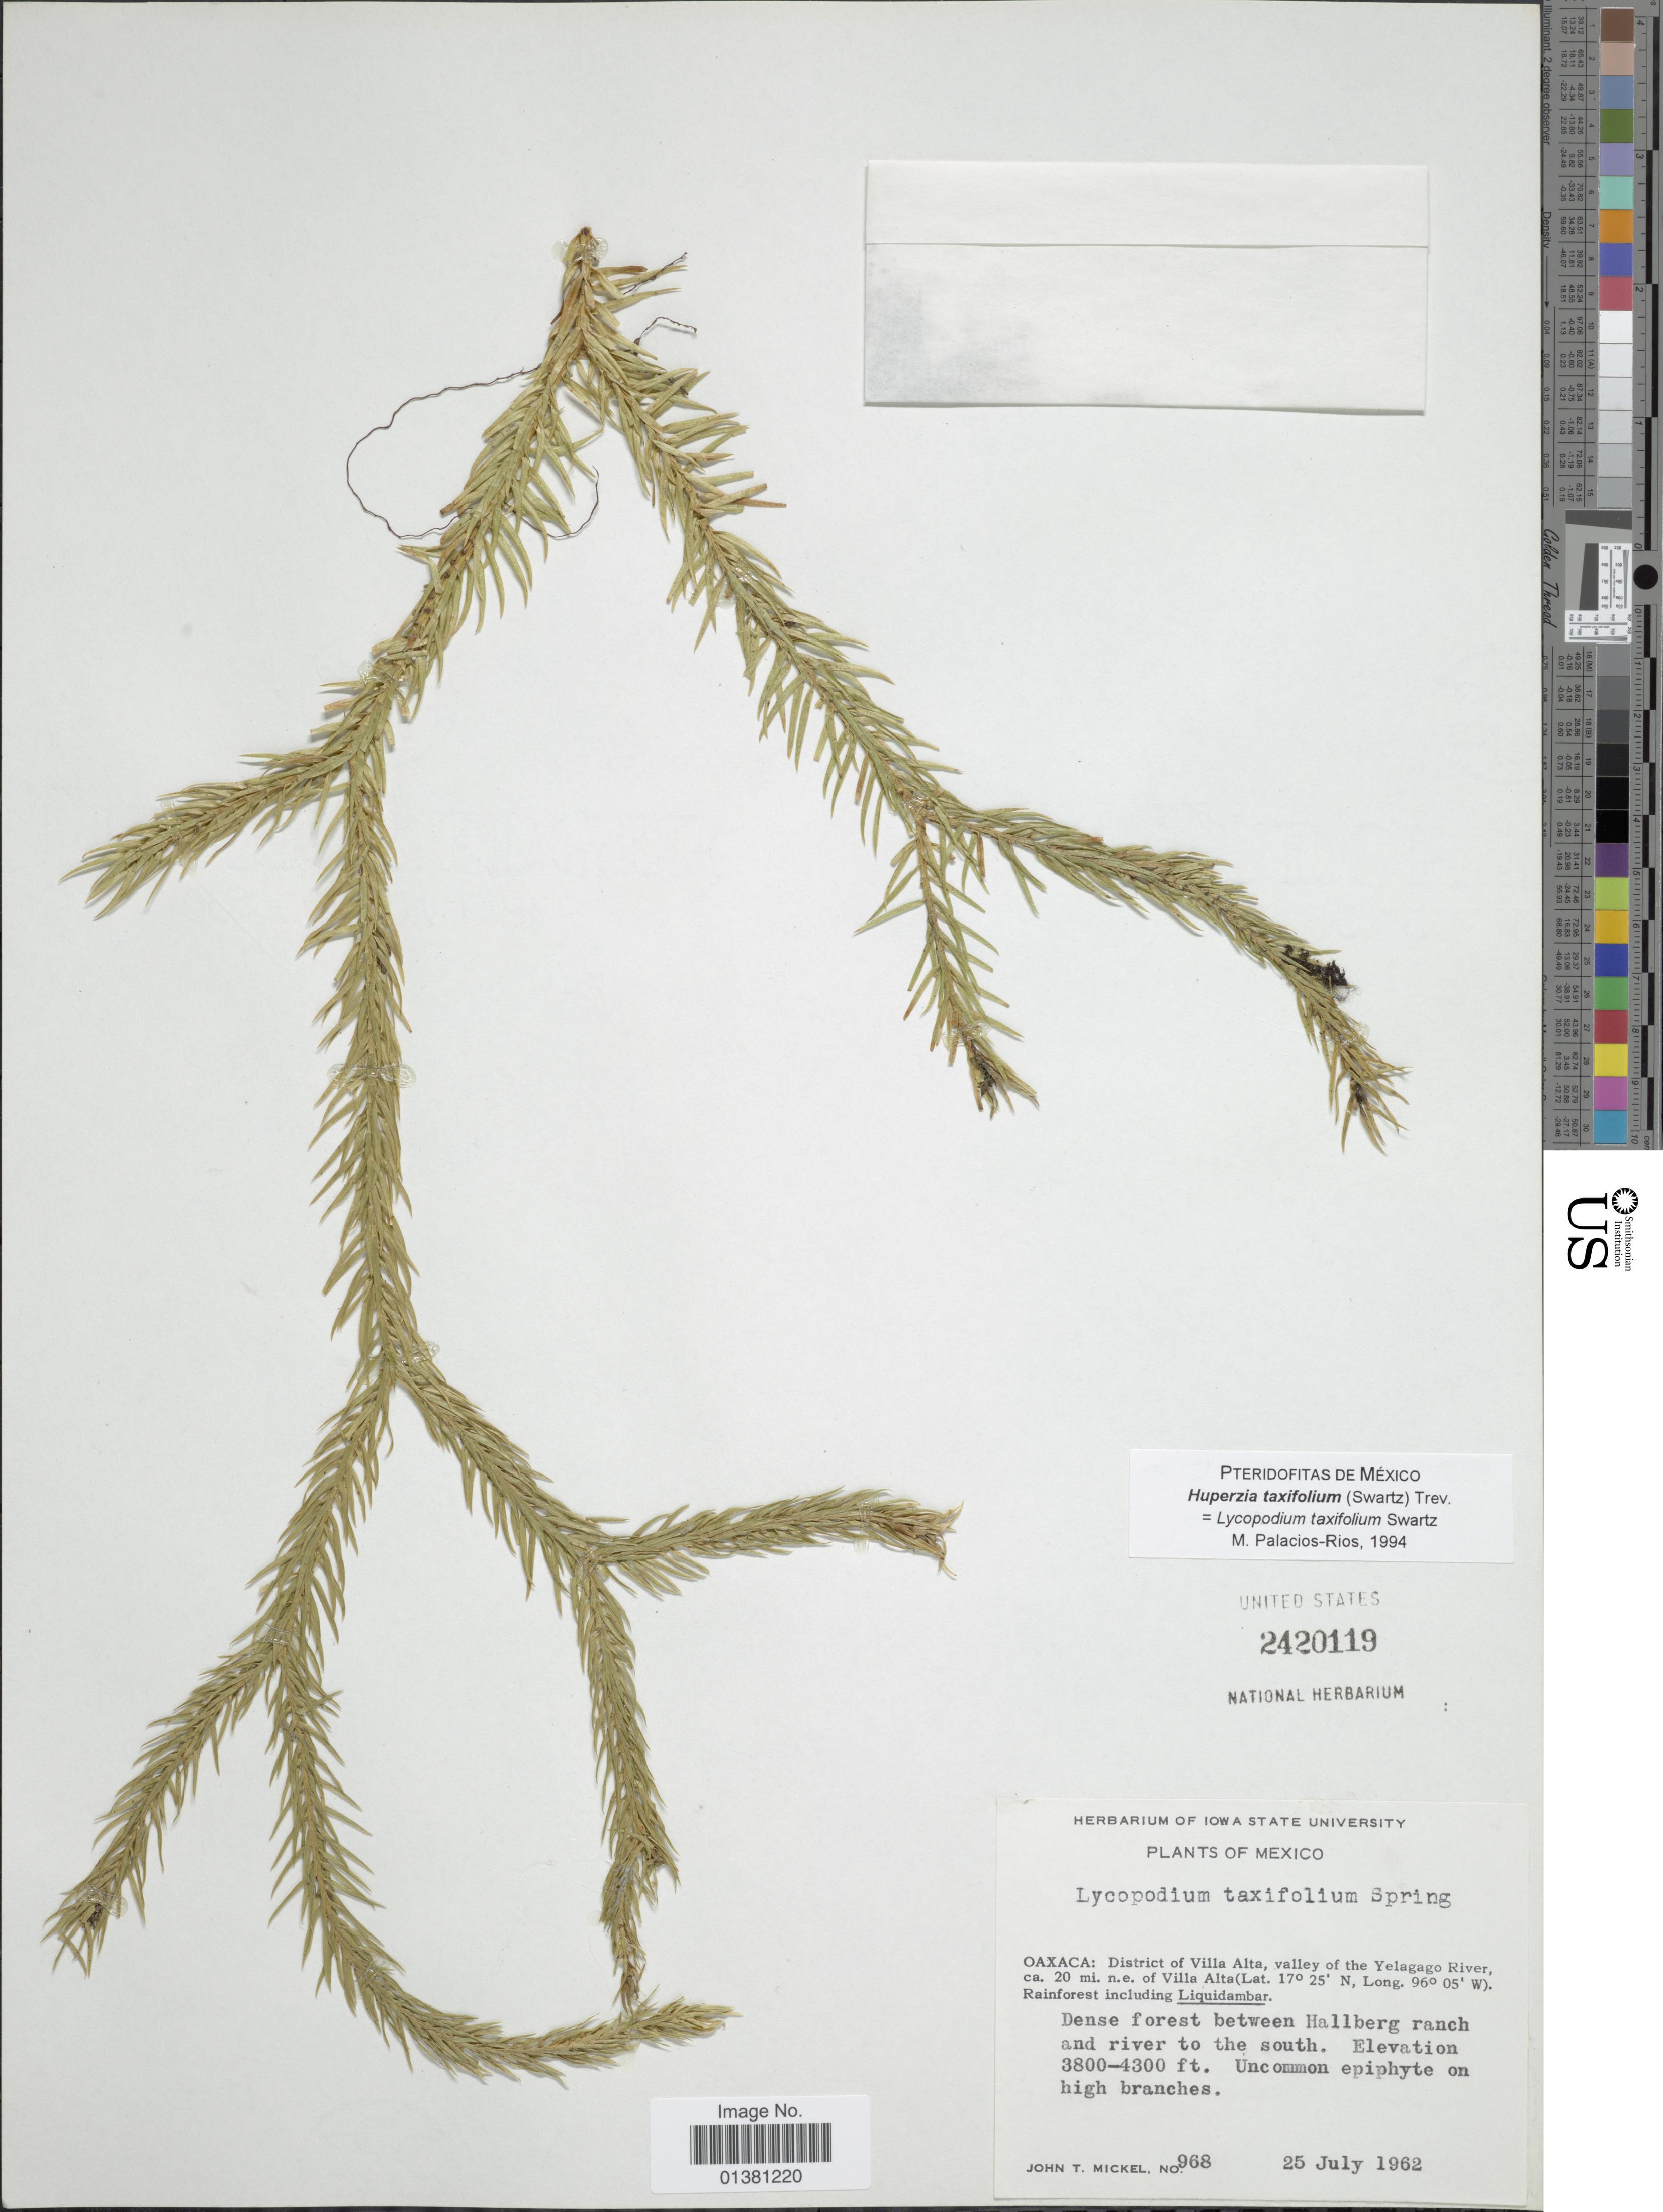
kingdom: Plantae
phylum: Tracheophyta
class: Lycopodiopsida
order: Lycopodiales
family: Lycopodiaceae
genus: Phlegmariurus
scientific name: Phlegmariurus taxifolius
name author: (Sw.) Á. Löve & D. Löve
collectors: J. T. Mickel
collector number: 968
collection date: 1962-07-25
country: Mexico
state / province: Oaxaca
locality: District of Villa Alta, valley of the Yelagago river, ca 20 mi n.e. of Villa Alta, Dense forest between Hallberg ranch and river to the south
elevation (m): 1158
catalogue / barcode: US 2420119